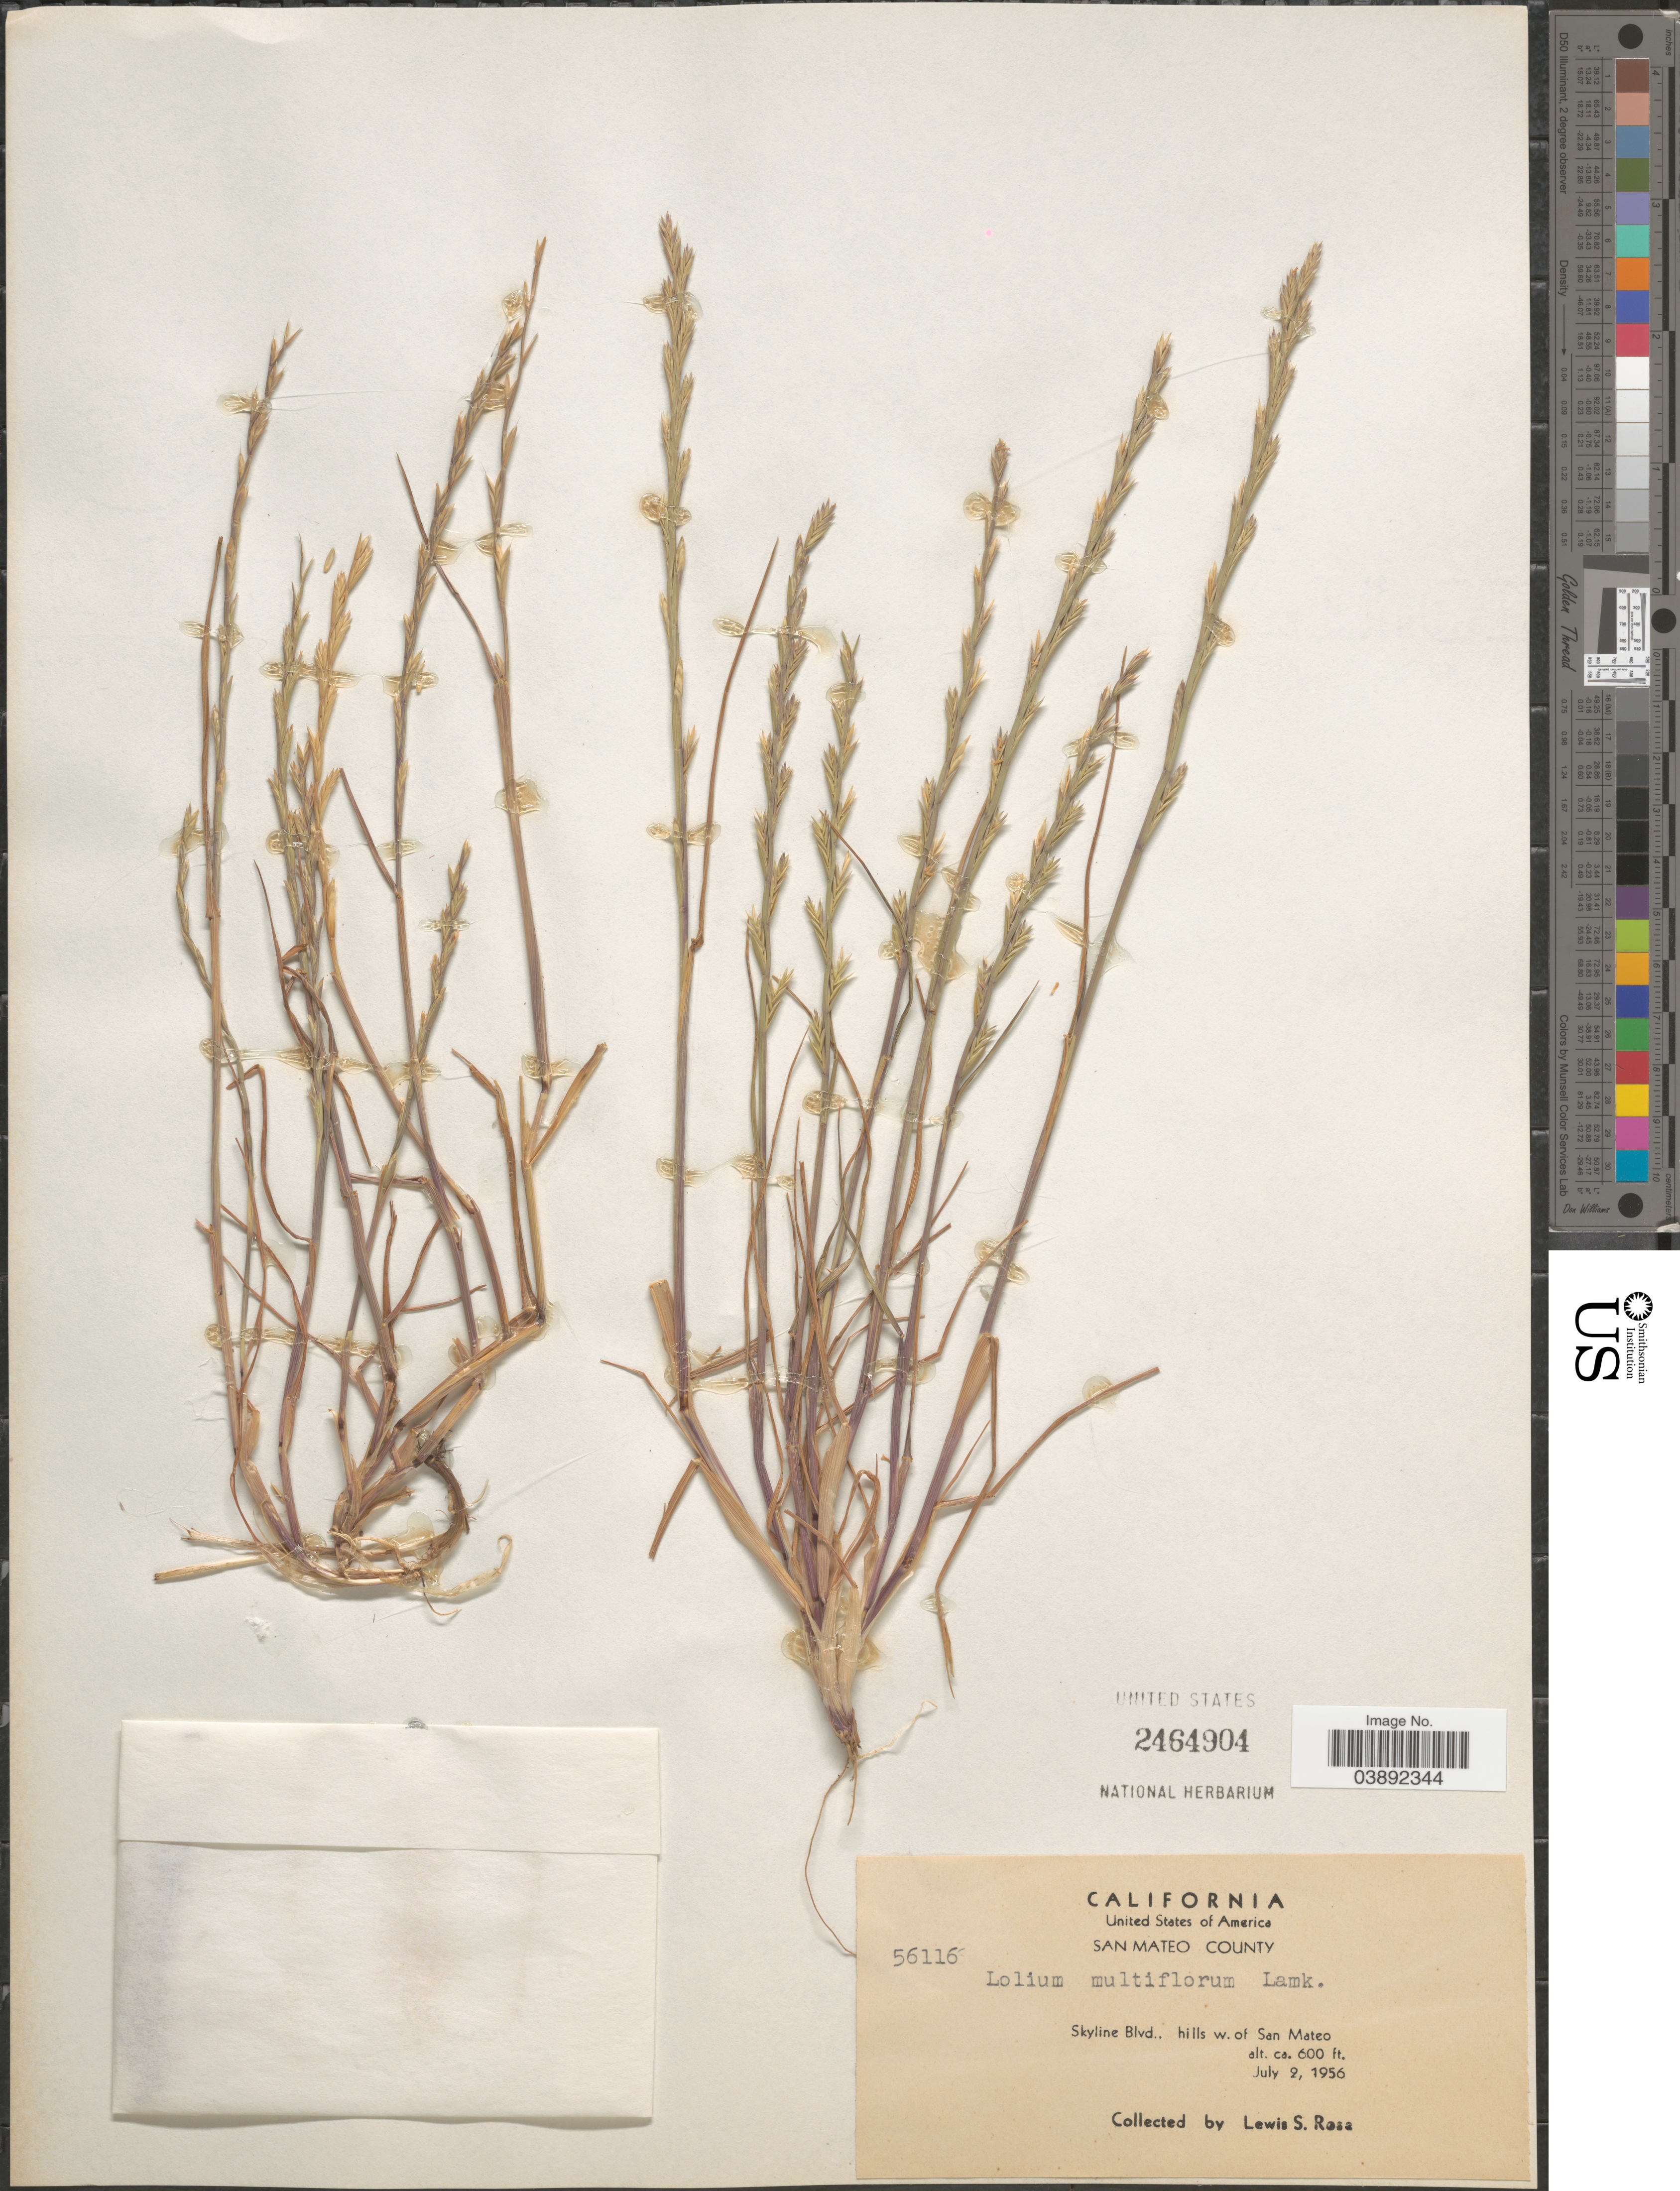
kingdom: Plantae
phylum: Tracheophyta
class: Liliopsida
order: Poales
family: Poaceae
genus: Lolium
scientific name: Lolium multiflorum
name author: Lam.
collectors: L. S. Rose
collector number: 56116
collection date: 1956-07-02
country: United States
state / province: California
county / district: San Mateo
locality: San Mateo County. Skyline Blvd., hills w. of San Mateo.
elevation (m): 183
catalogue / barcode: US 2464904